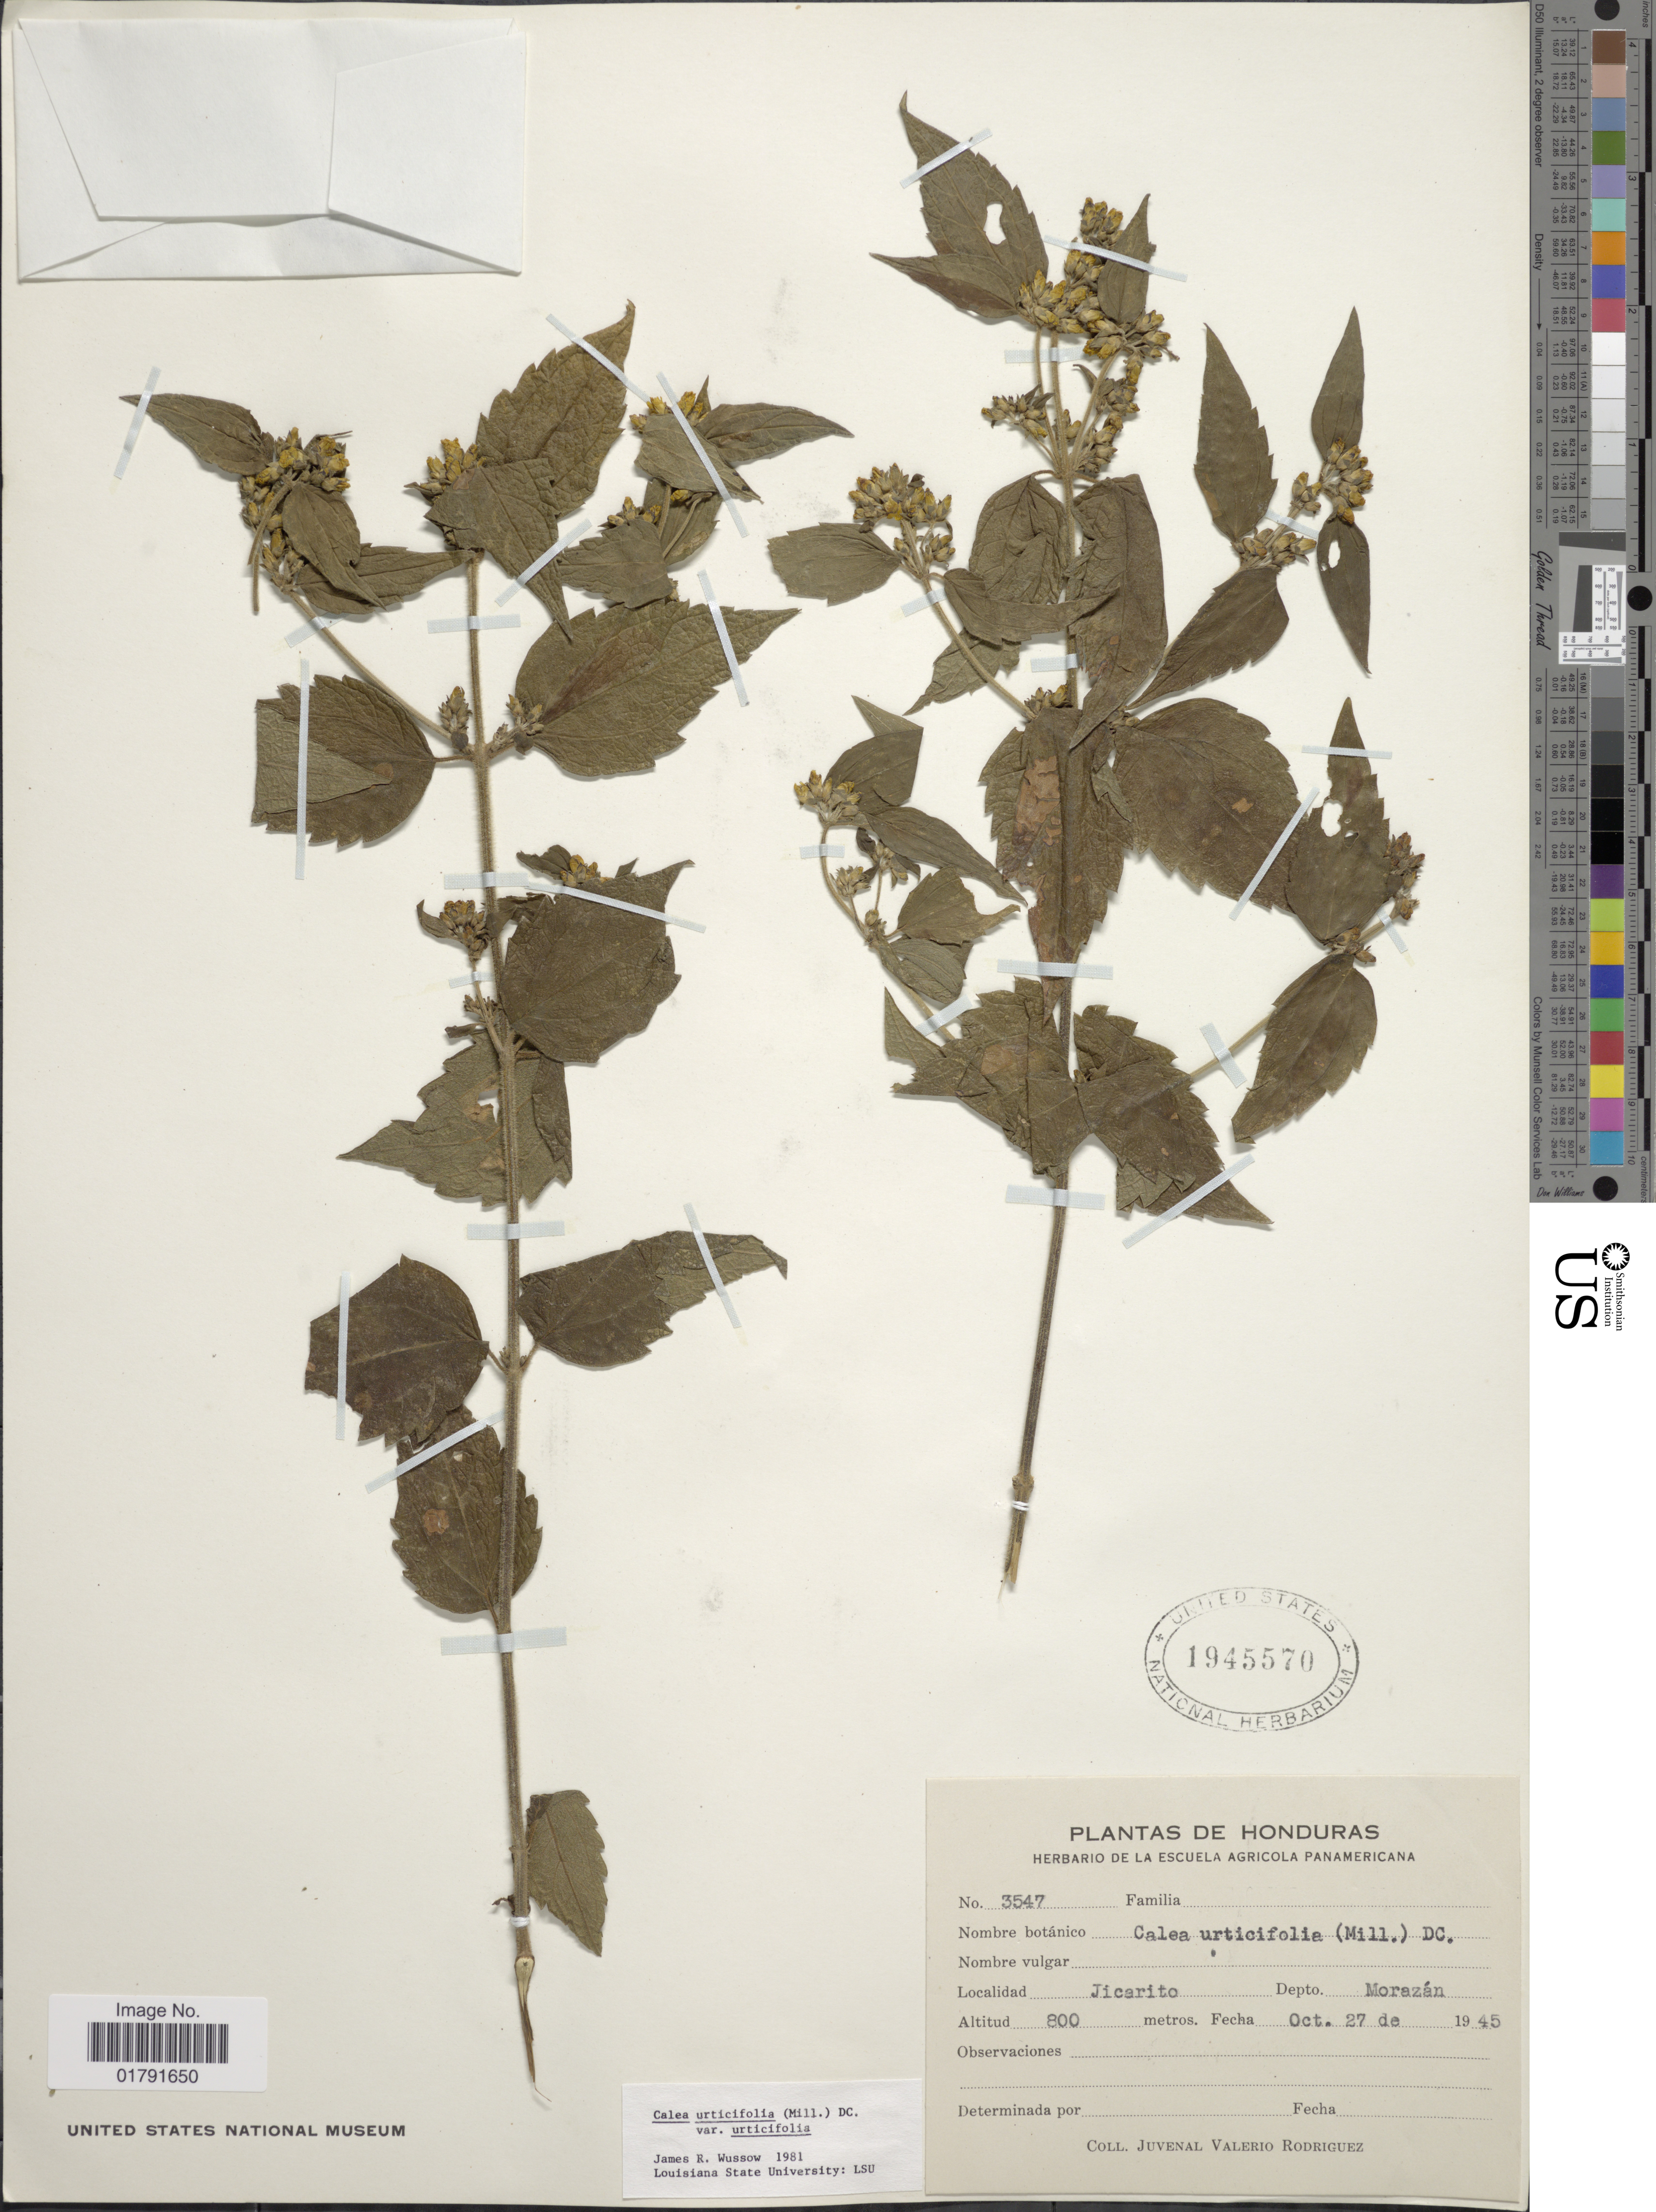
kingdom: Plantae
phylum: Tracheophyta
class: Magnoliopsida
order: Asterales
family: Asteraceae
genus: Calea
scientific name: Calea urticifolia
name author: (Mill.) DC.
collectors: J. Rodriguez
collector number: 3547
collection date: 1945-10-27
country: Honduras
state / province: Fco. Morazán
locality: Jicarito.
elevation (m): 800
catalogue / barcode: US 1945570